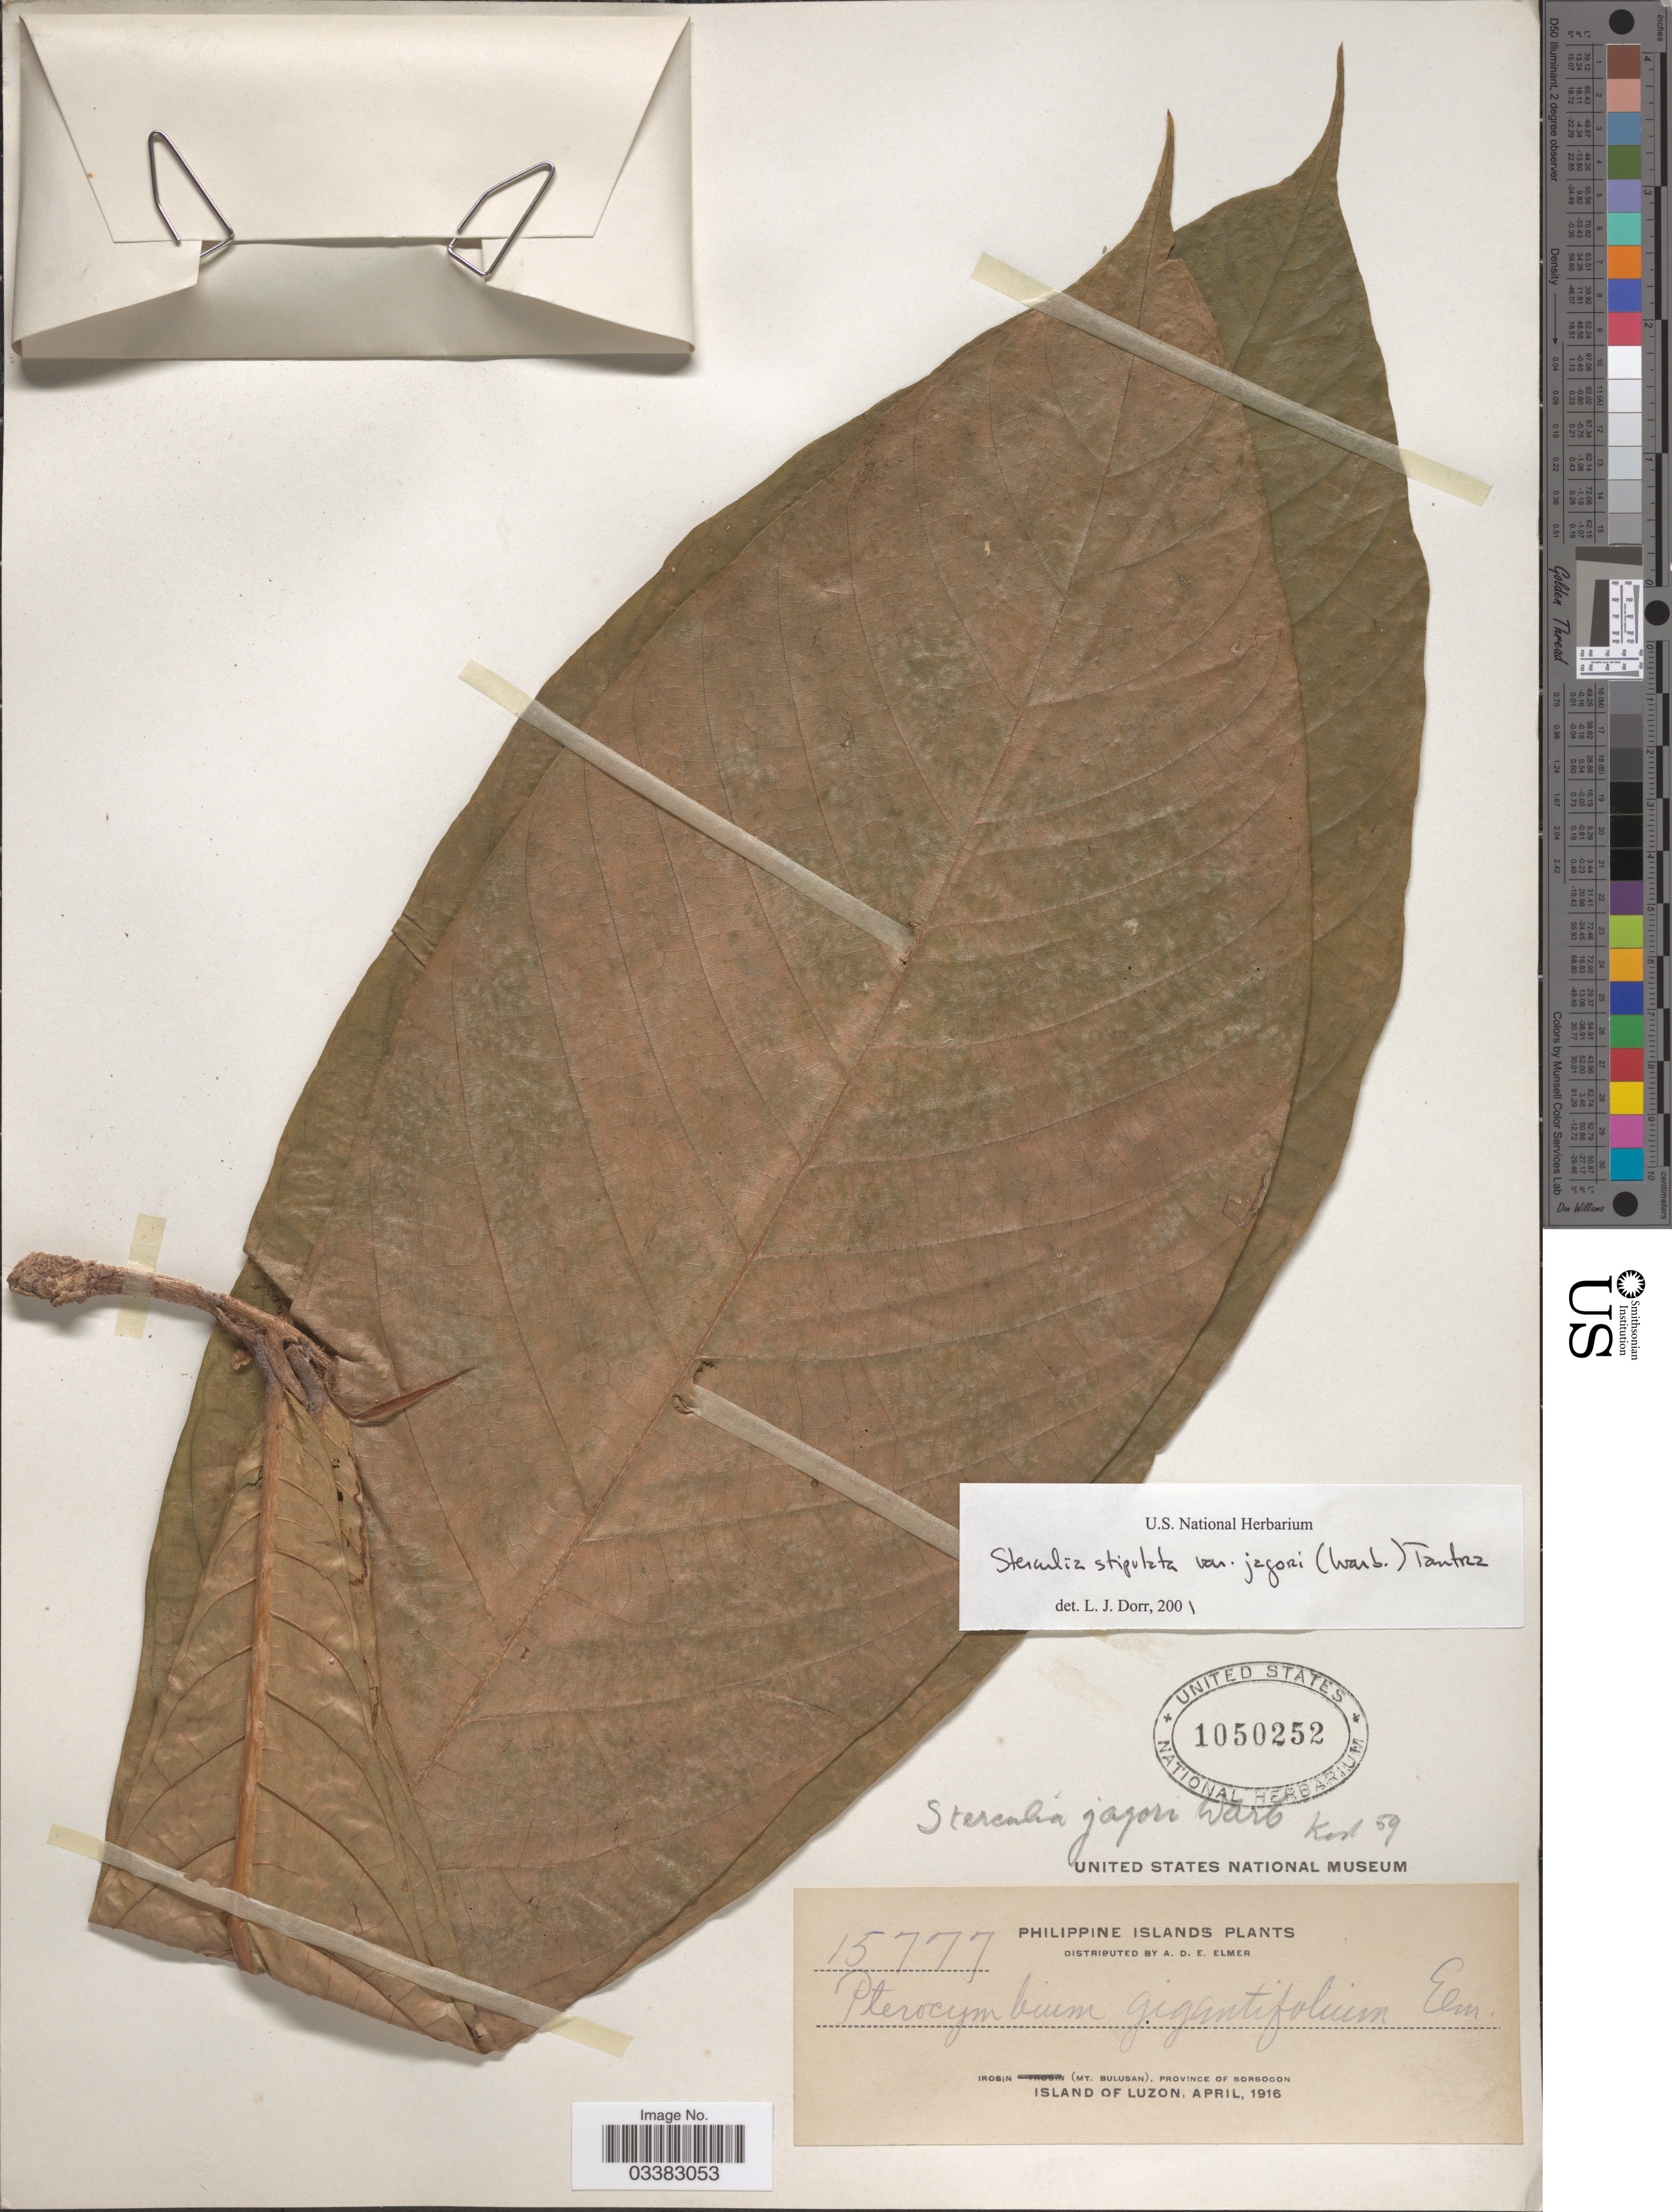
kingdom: Plantae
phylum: Tracheophyta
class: Magnoliopsida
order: Malvales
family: Malvaceae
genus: Sterculia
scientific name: Sterculia stipulata var. jagori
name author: (Warb.) Tantra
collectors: A. D. E. Elmer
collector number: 15777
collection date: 1916-04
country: Philippines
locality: Philippine Islands, Irosin (Mt. Bulusan), Province of Sorsogon, Island of Luzon.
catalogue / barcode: US 1050252